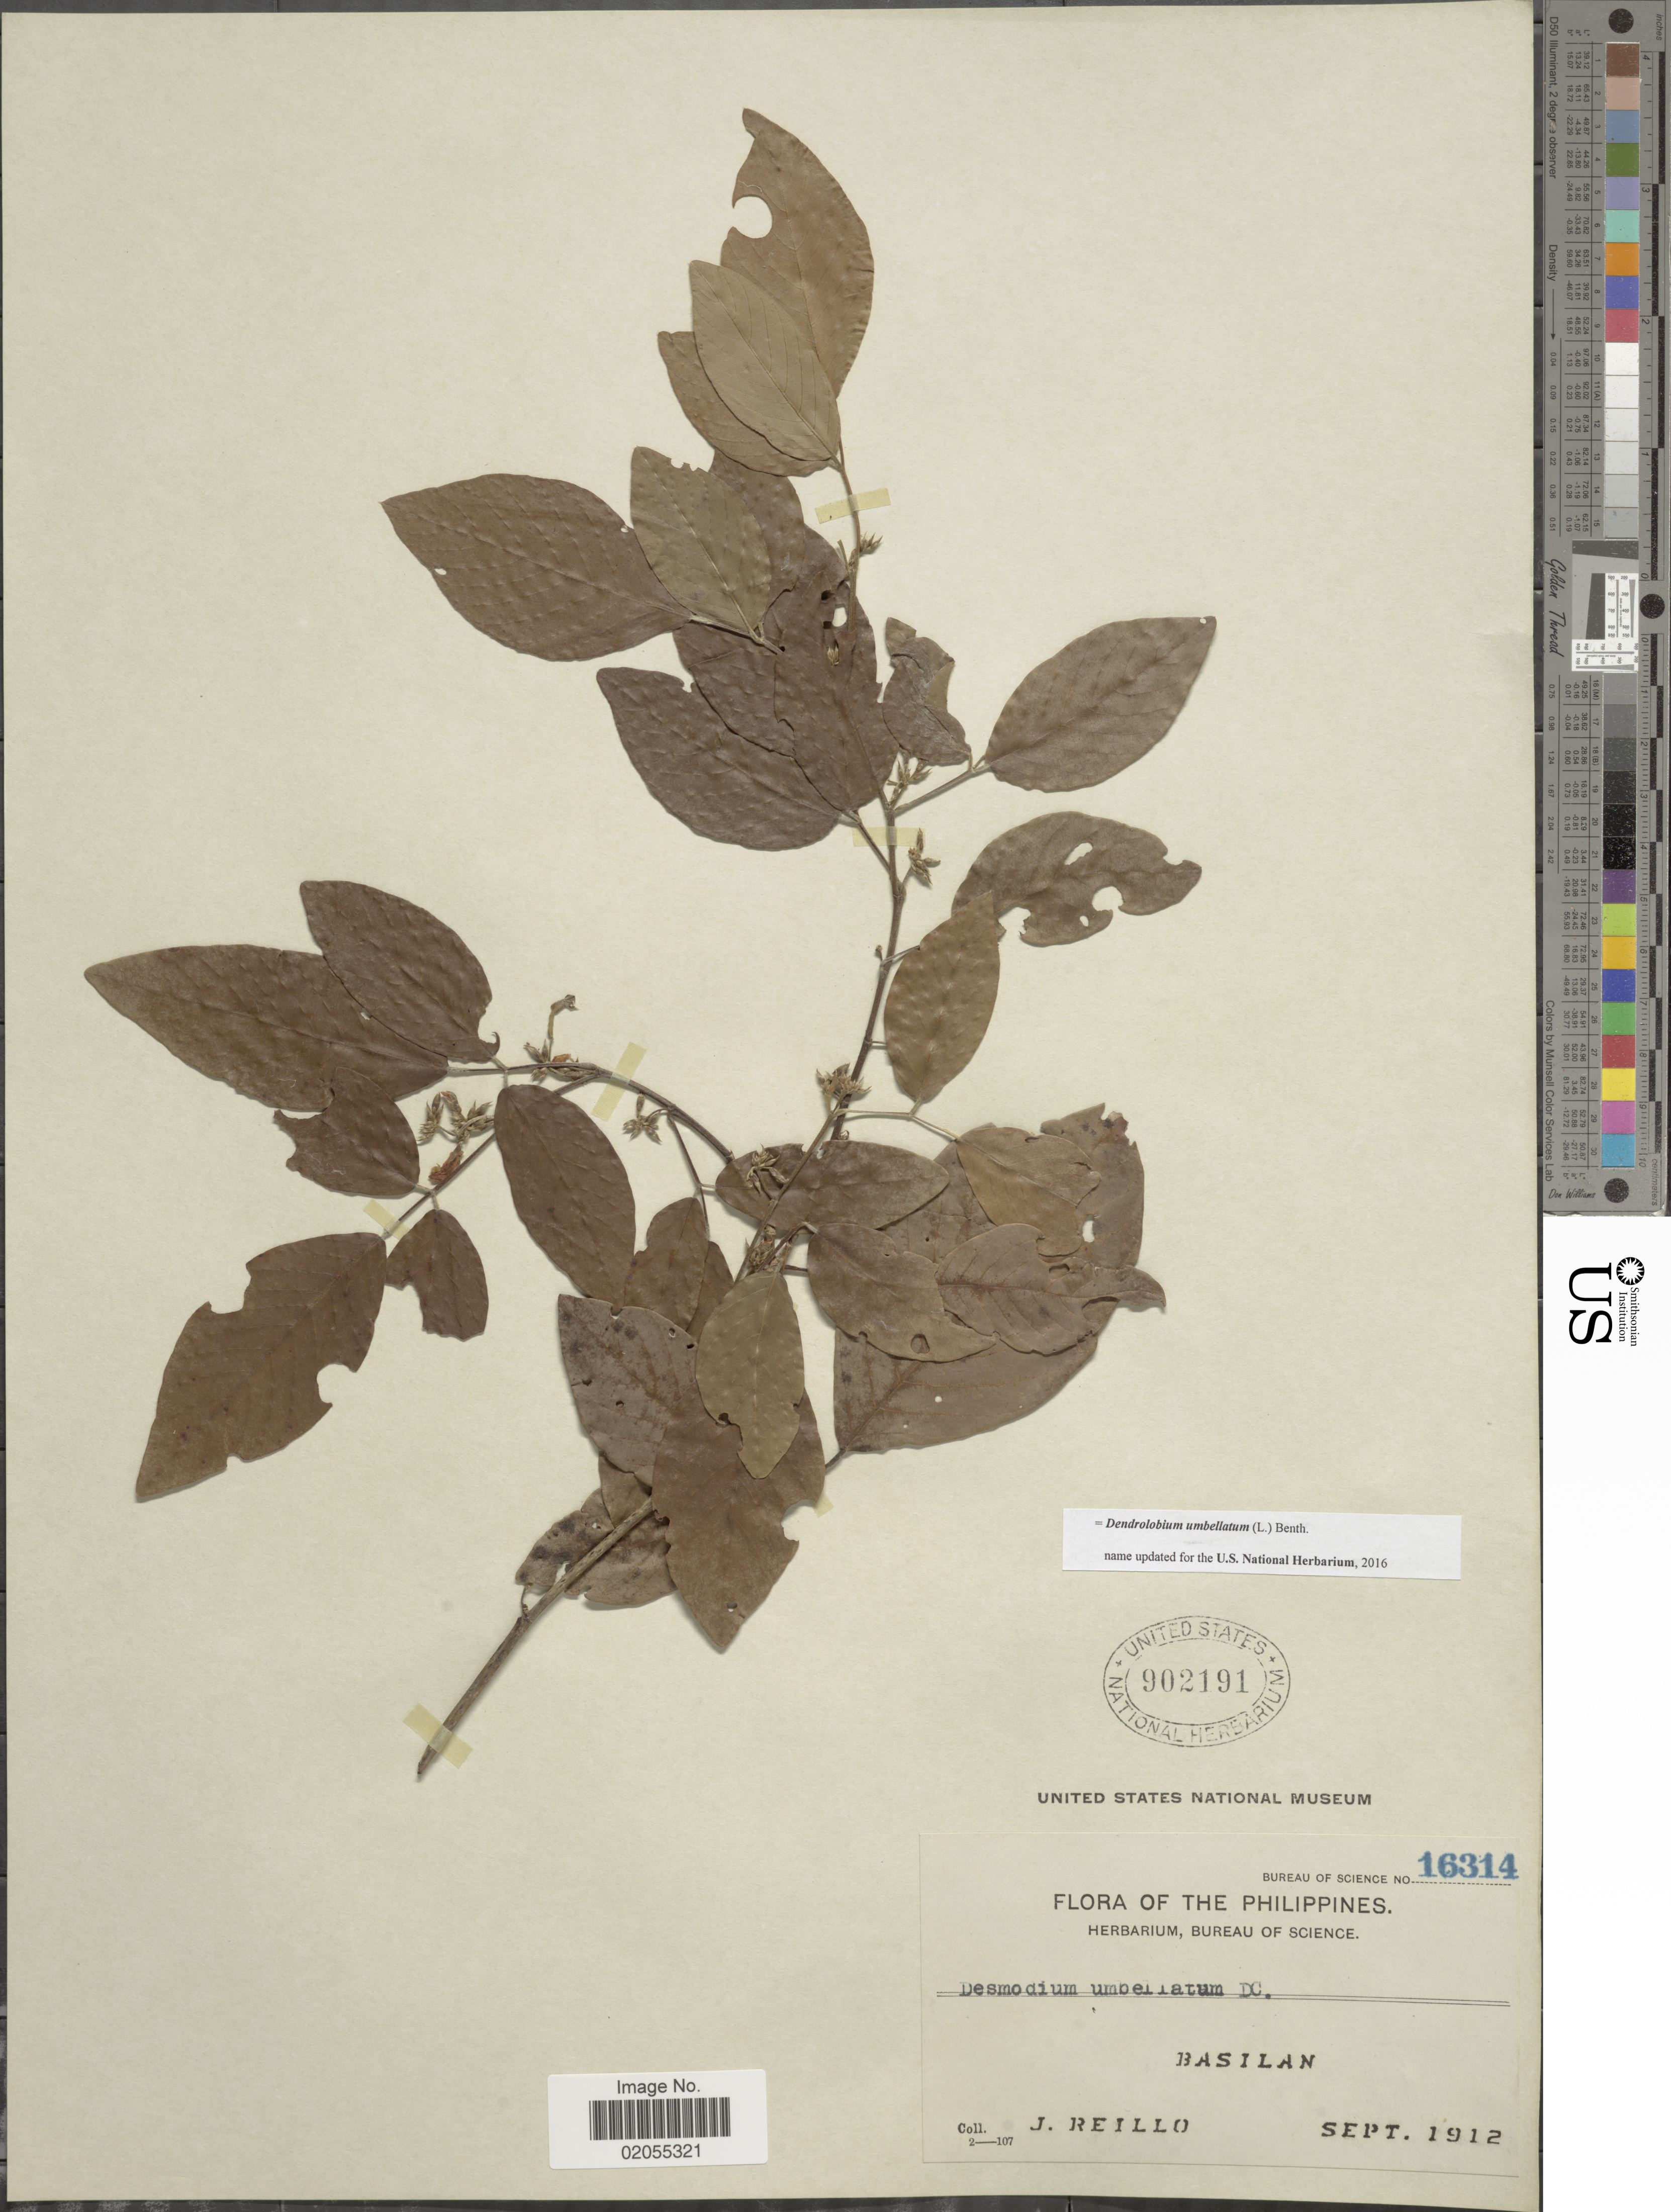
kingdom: Plantae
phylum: Tracheophyta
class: Magnoliopsida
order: Fabales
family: Fabaceae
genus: Dendrolobium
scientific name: Dendrolobium umbellatum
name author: (L.) Benth.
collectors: J. Reillo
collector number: Bureau of Science 16314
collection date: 1912-09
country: Philippines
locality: Basilan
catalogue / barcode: US 902191